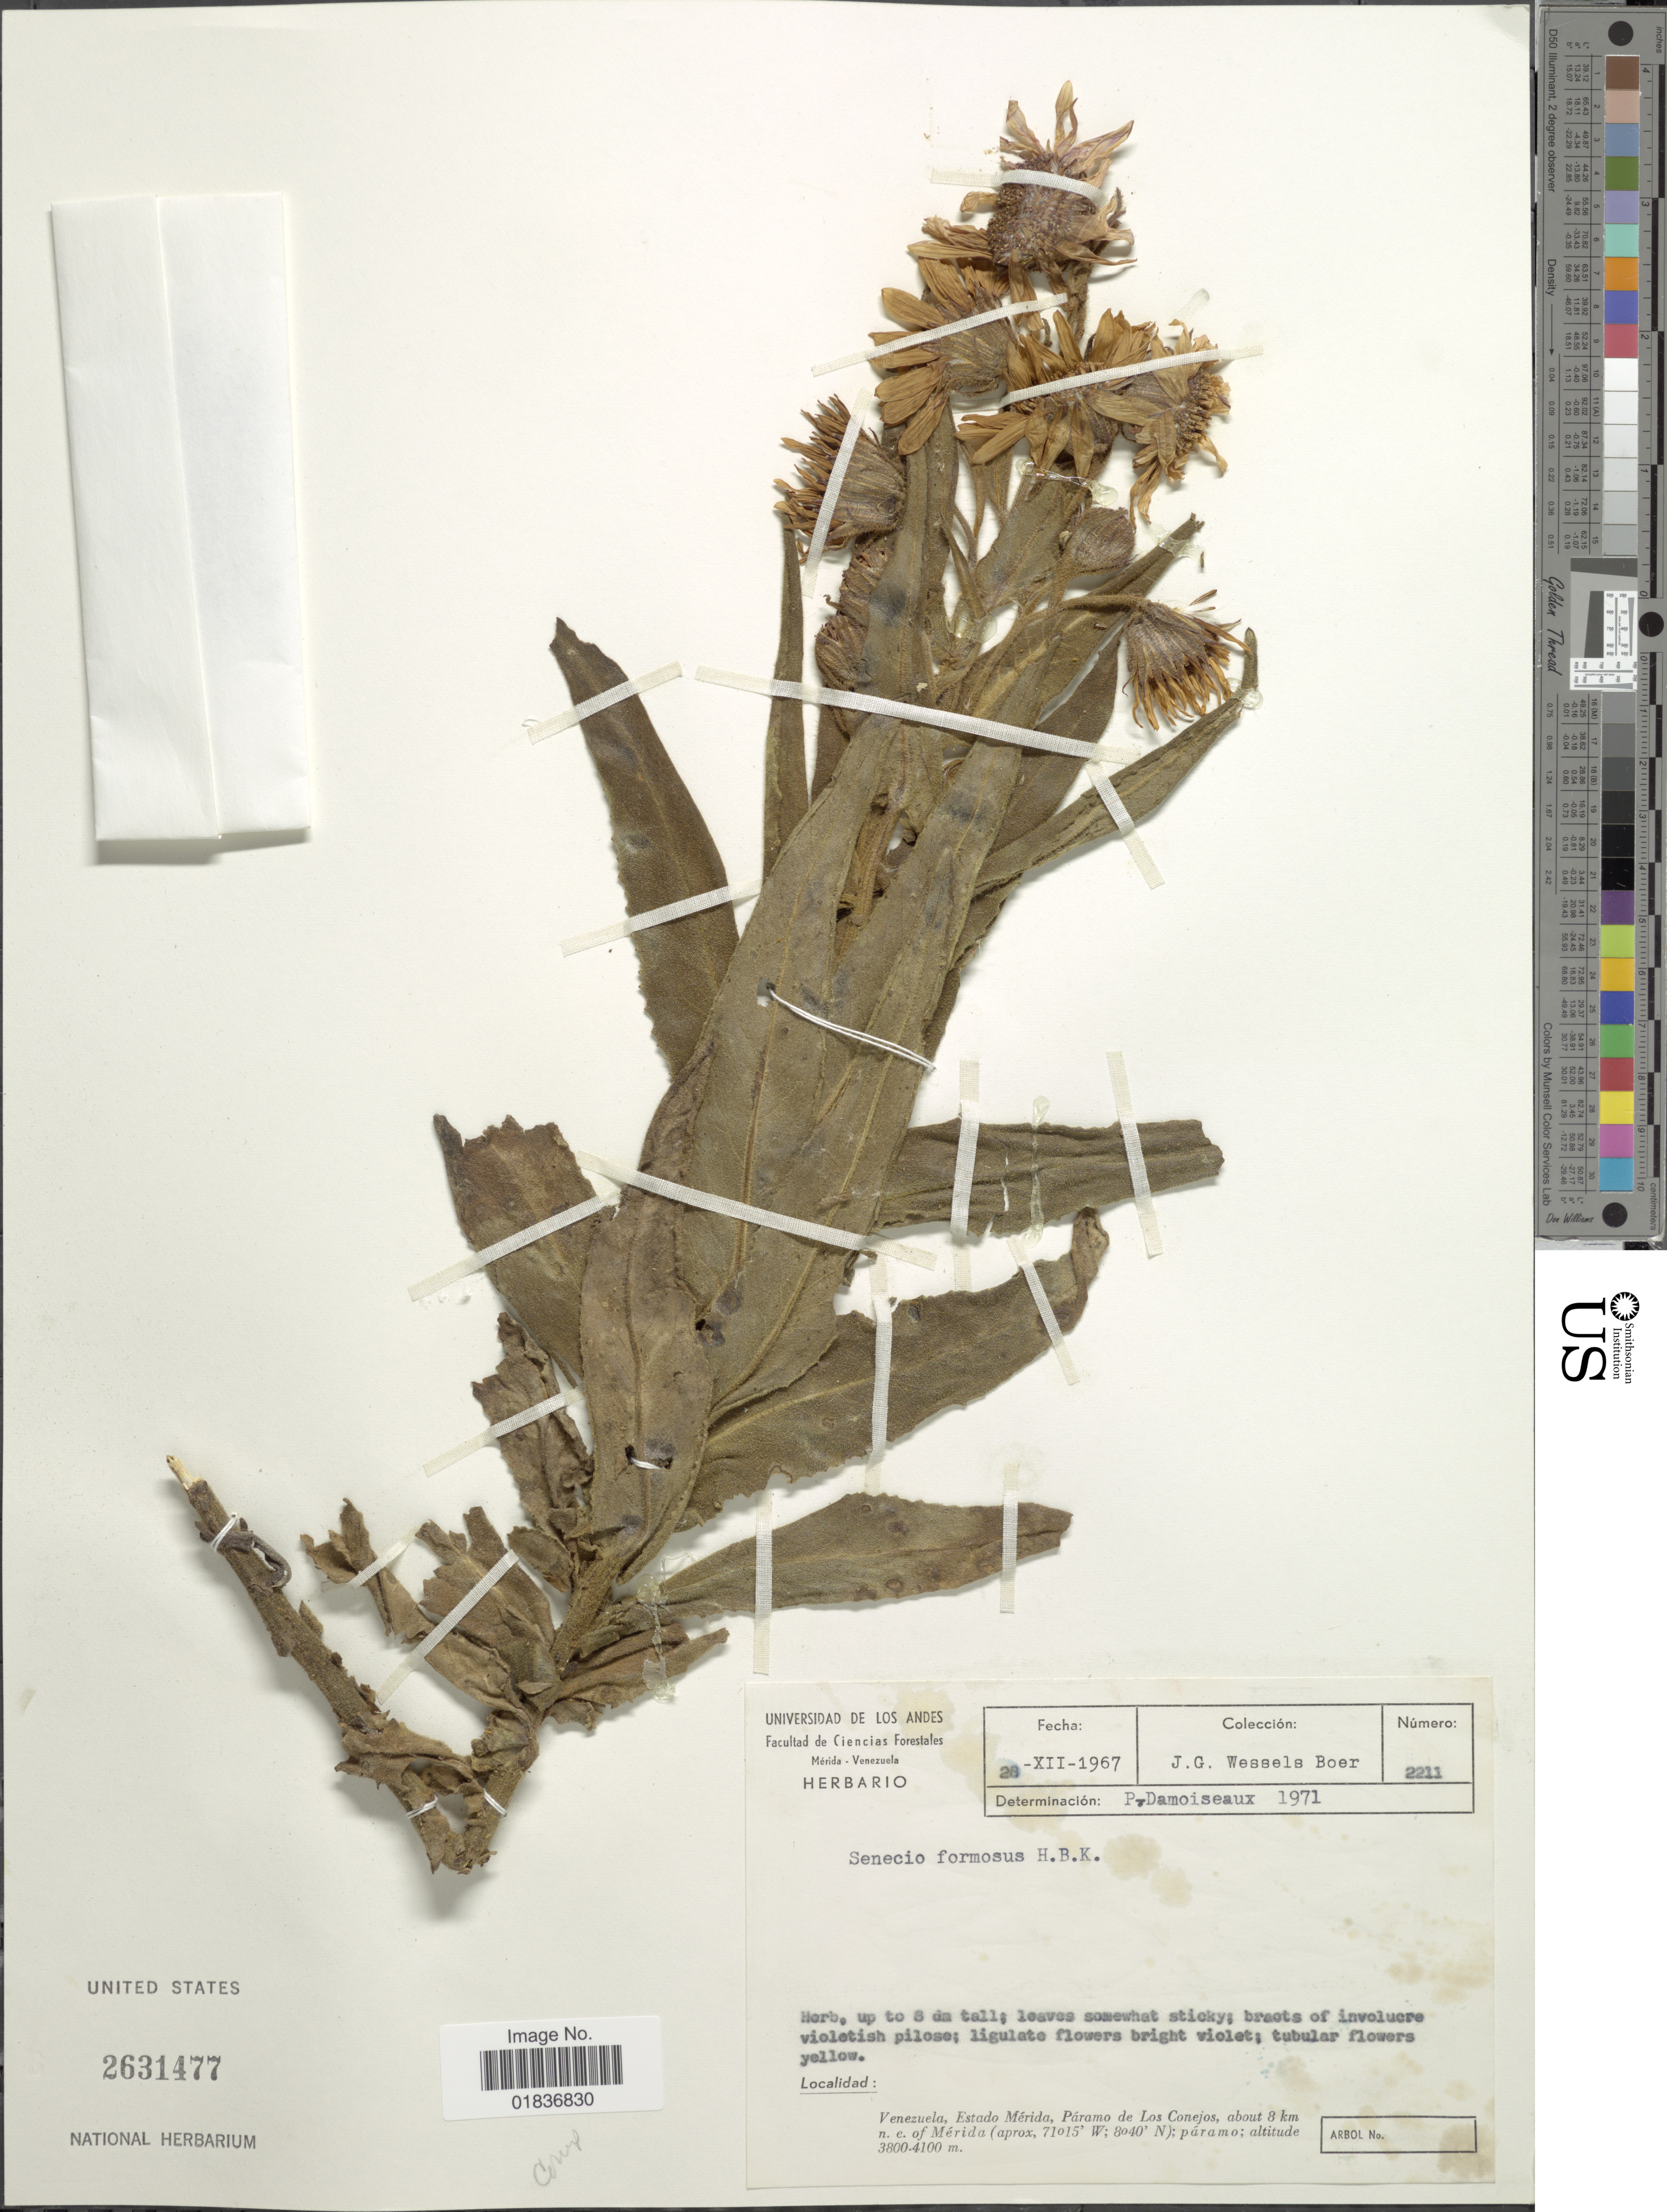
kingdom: Plantae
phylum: Tracheophyta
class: Magnoliopsida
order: Asterales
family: Asteraceae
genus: Senecio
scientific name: Senecio wedglacialis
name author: Cuatrec.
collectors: J. G. Wessels Boer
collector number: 2211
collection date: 1967-12-28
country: Venezuela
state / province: Mérida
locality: Estado Merida, Paramo de Los Conejos, about 8 km n. e. of Merida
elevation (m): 3800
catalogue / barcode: US 2631477